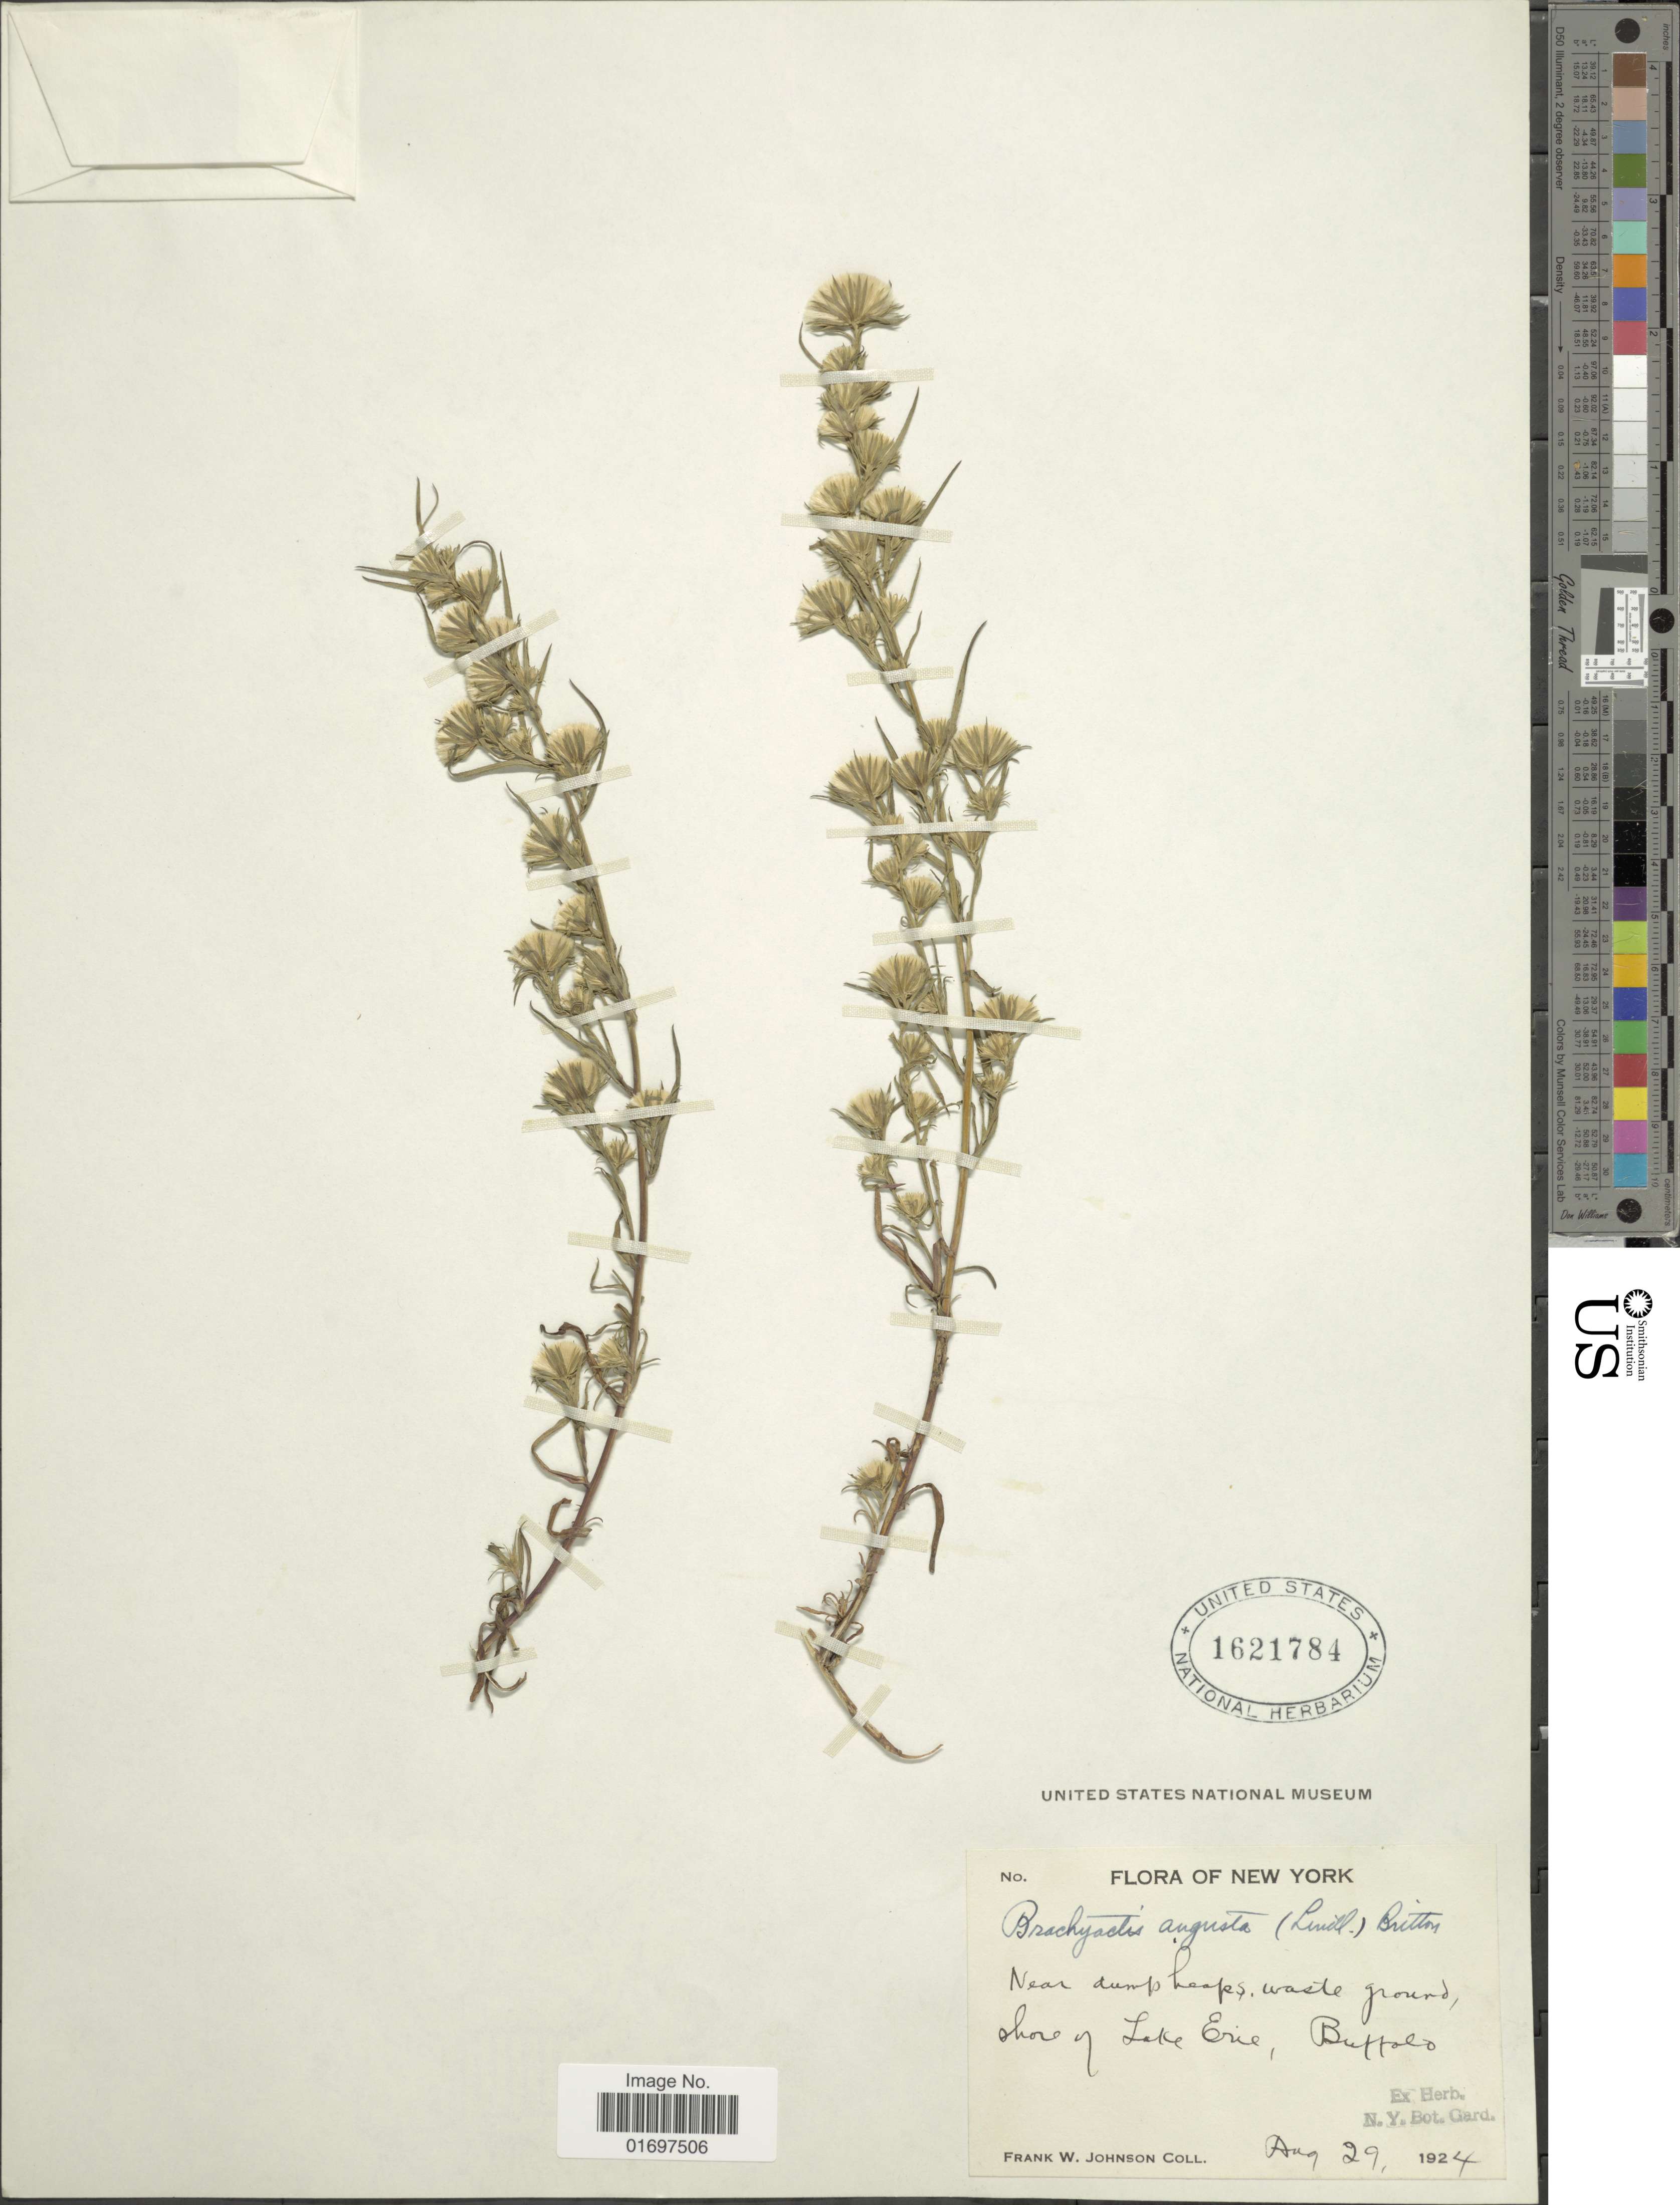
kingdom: Plantae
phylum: Tracheophyta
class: Magnoliopsida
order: Asterales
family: Asteraceae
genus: Symphyotrichum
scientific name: Symphyotrichum ciliatum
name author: (Ledeb.) G.L. Nesom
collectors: F. W. Johnson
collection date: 1924-08-29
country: United States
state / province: New York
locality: New York. Near dump heads, waste ground, shore of Lake Erie, Buffalo.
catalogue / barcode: US 1621784